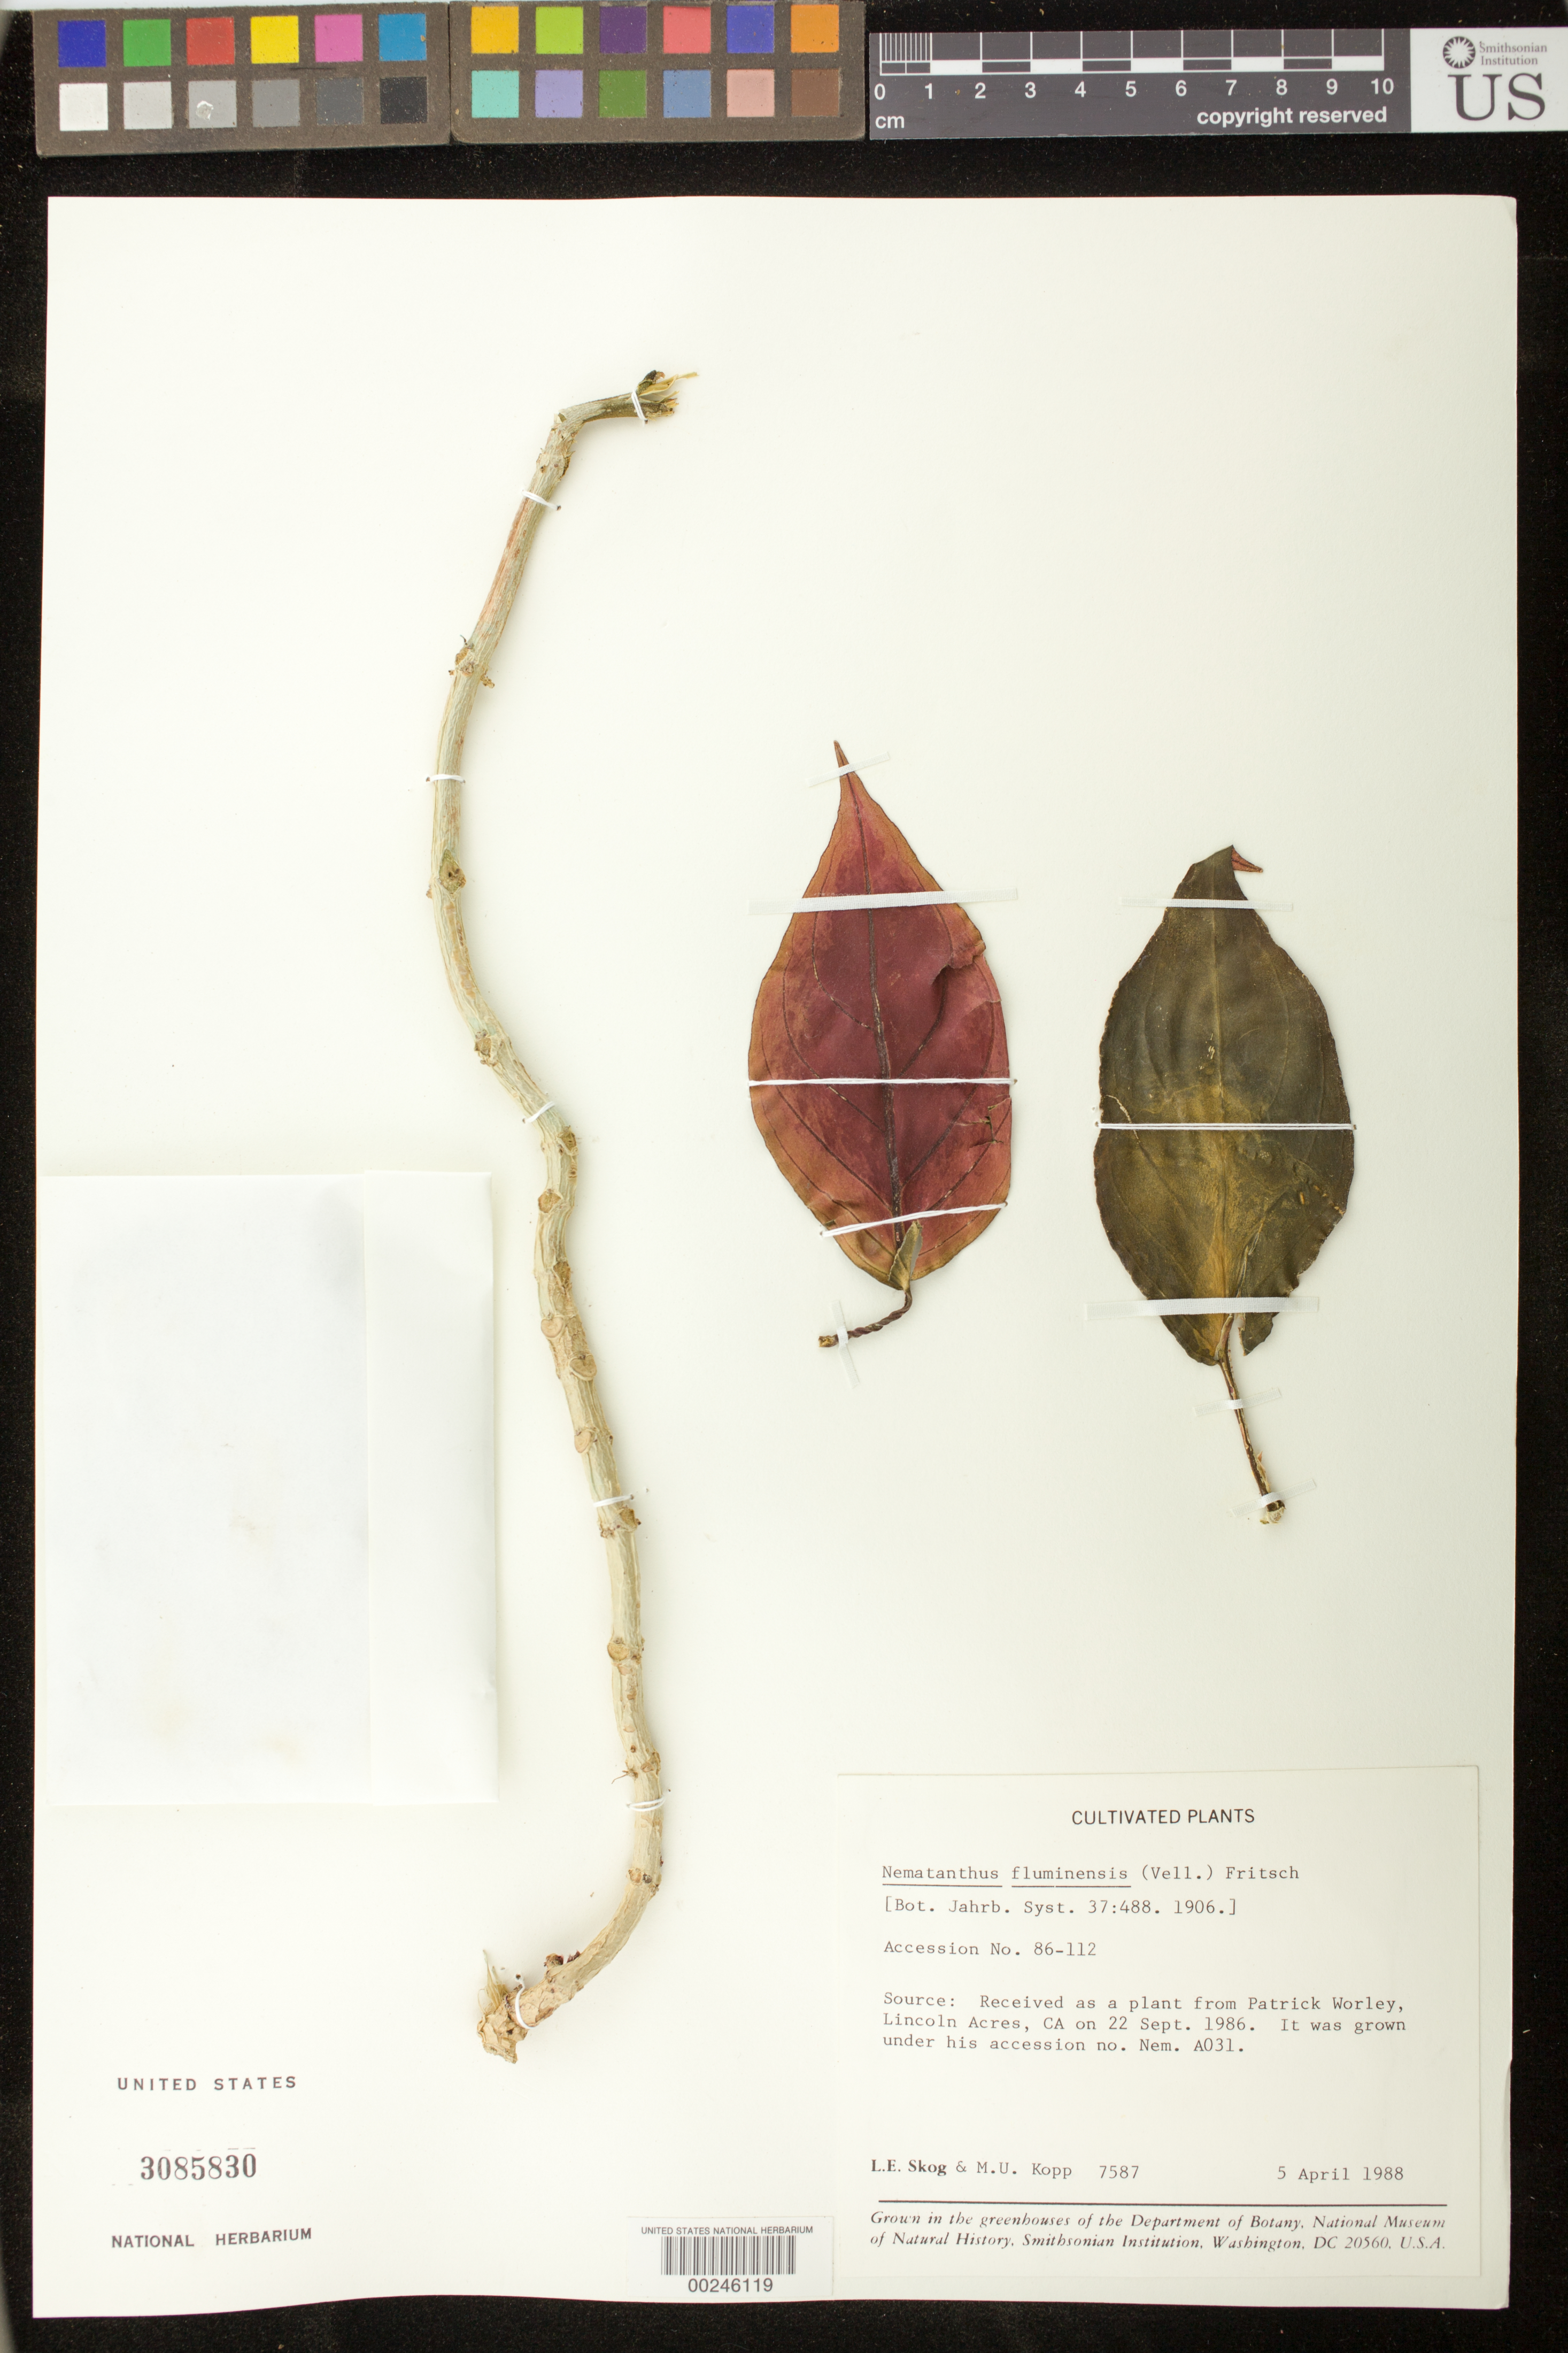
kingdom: Plantae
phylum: Tracheophyta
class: Magnoliopsida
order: Lamiales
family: Gesneriaceae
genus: Nematanthus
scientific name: Nematanthus fluminensis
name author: (Vell.) Fritsch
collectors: L. E. Skog & M. U. Kopp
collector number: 7587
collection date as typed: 05 Apr 1988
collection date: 1988-04-05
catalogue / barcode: US 3085830